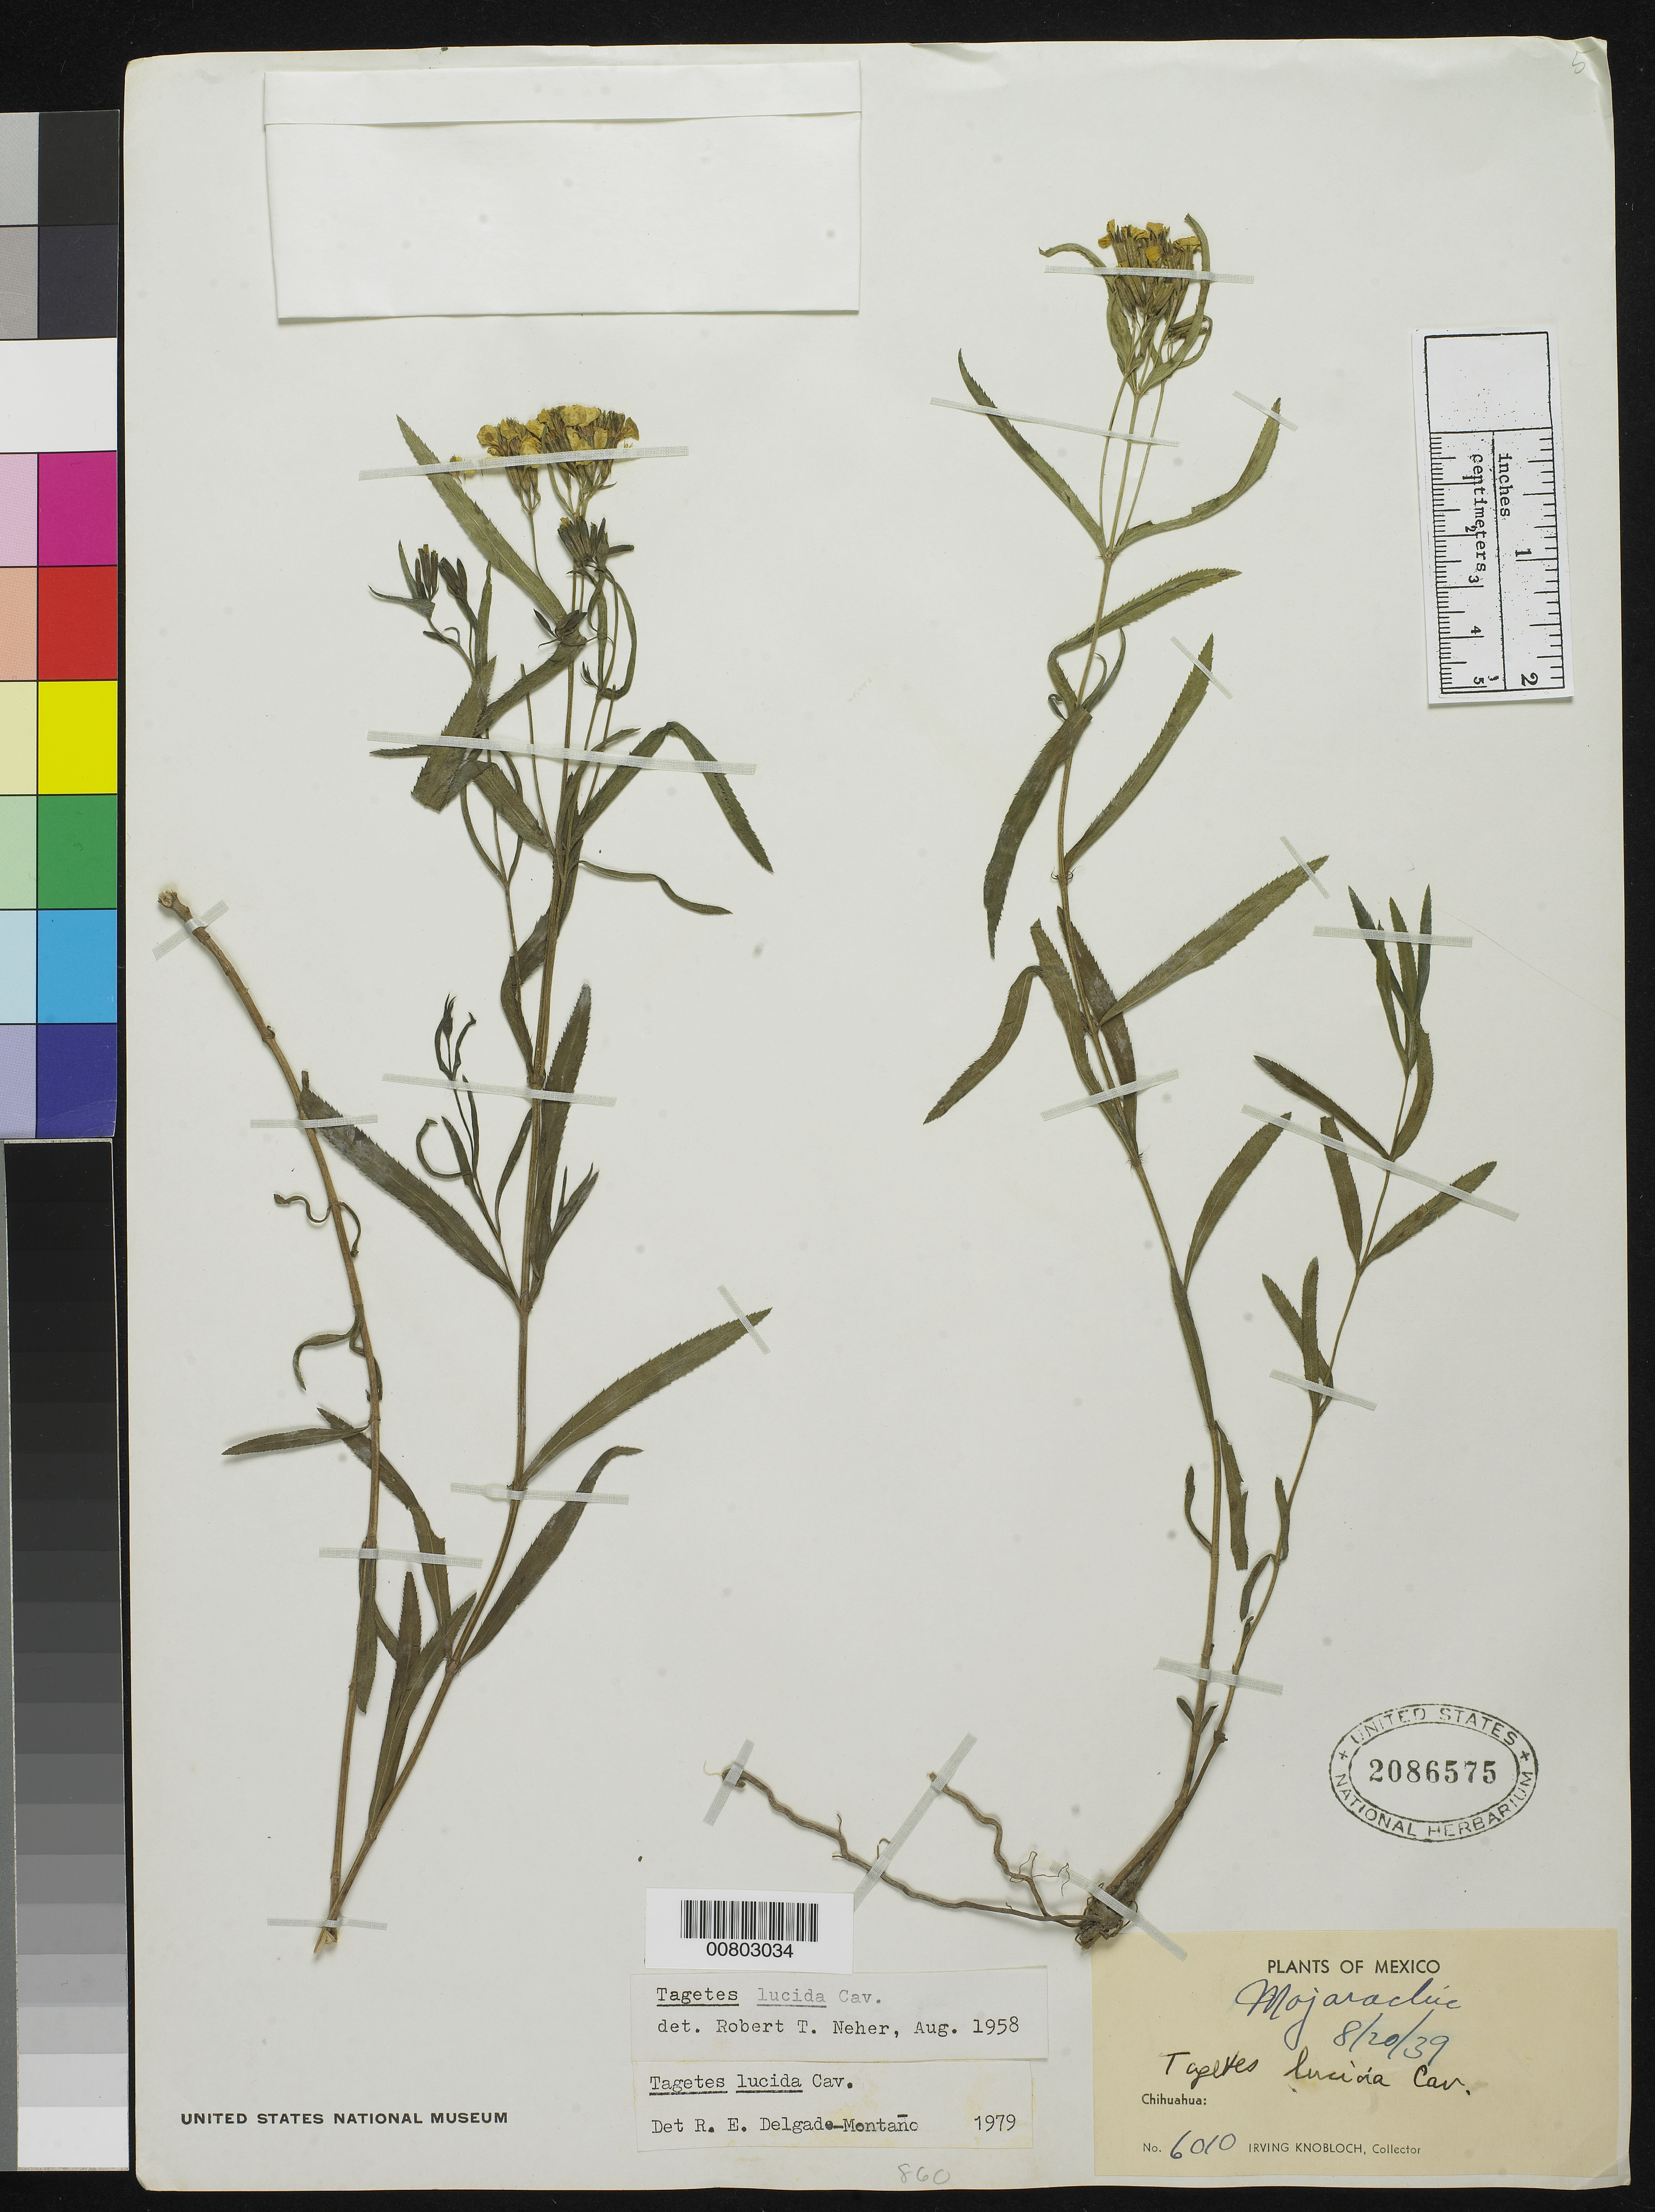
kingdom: Plantae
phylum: Tracheophyta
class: Magnoliopsida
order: Asterales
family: Asteraceae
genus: Tagetes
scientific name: Tagetes lucida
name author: Cav.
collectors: I. W. Knobloch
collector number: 6010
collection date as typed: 20 Aug 1939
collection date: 1939-08-20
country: Mexico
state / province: Chihuahua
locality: Mojarachic, Chihuahua.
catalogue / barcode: US 2086575